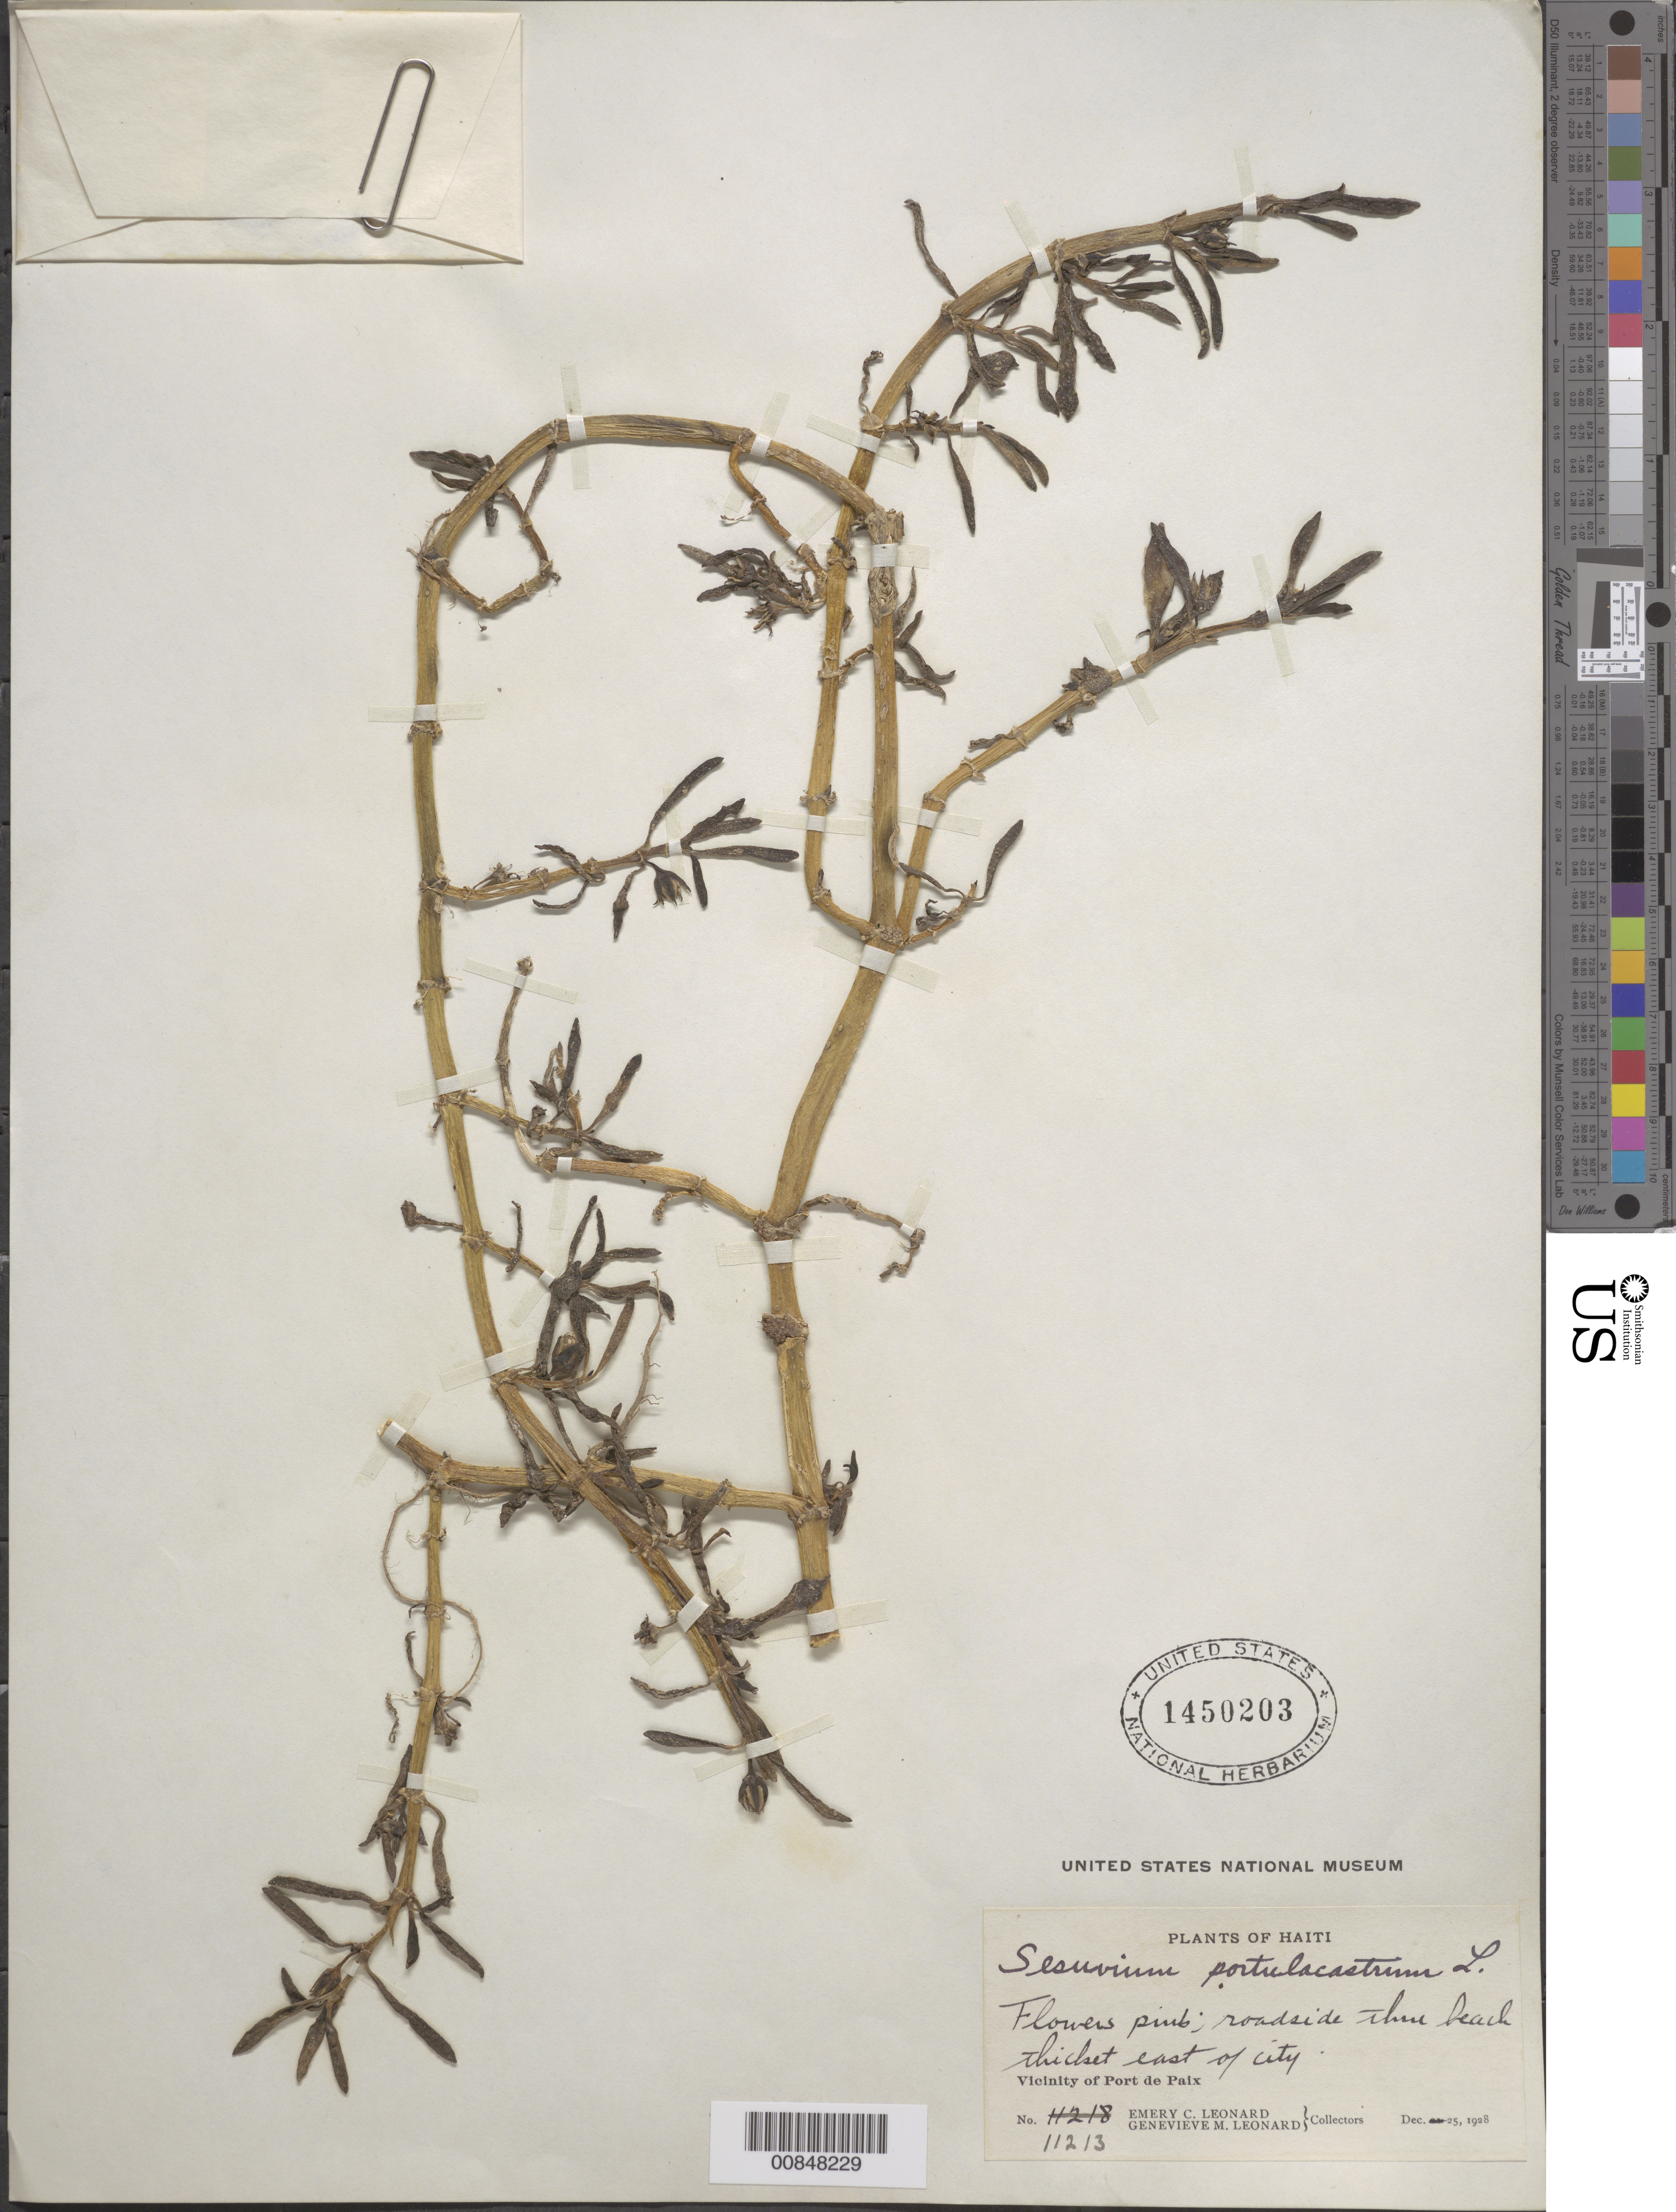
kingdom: Plantae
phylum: Tracheophyta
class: Magnoliopsida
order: Caryophyllales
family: Aizoaceae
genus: Sesuvium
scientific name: Sesuvium portulacastrum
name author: (L.) L.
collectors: E. C. Leonard & G. M. Leonard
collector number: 11213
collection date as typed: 25 Dec 1928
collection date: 1928-12-25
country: Haiti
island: Hispaniola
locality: Vicinity of Port de Paix. East of city.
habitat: Roadside thru beach thicket.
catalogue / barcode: US 1450203